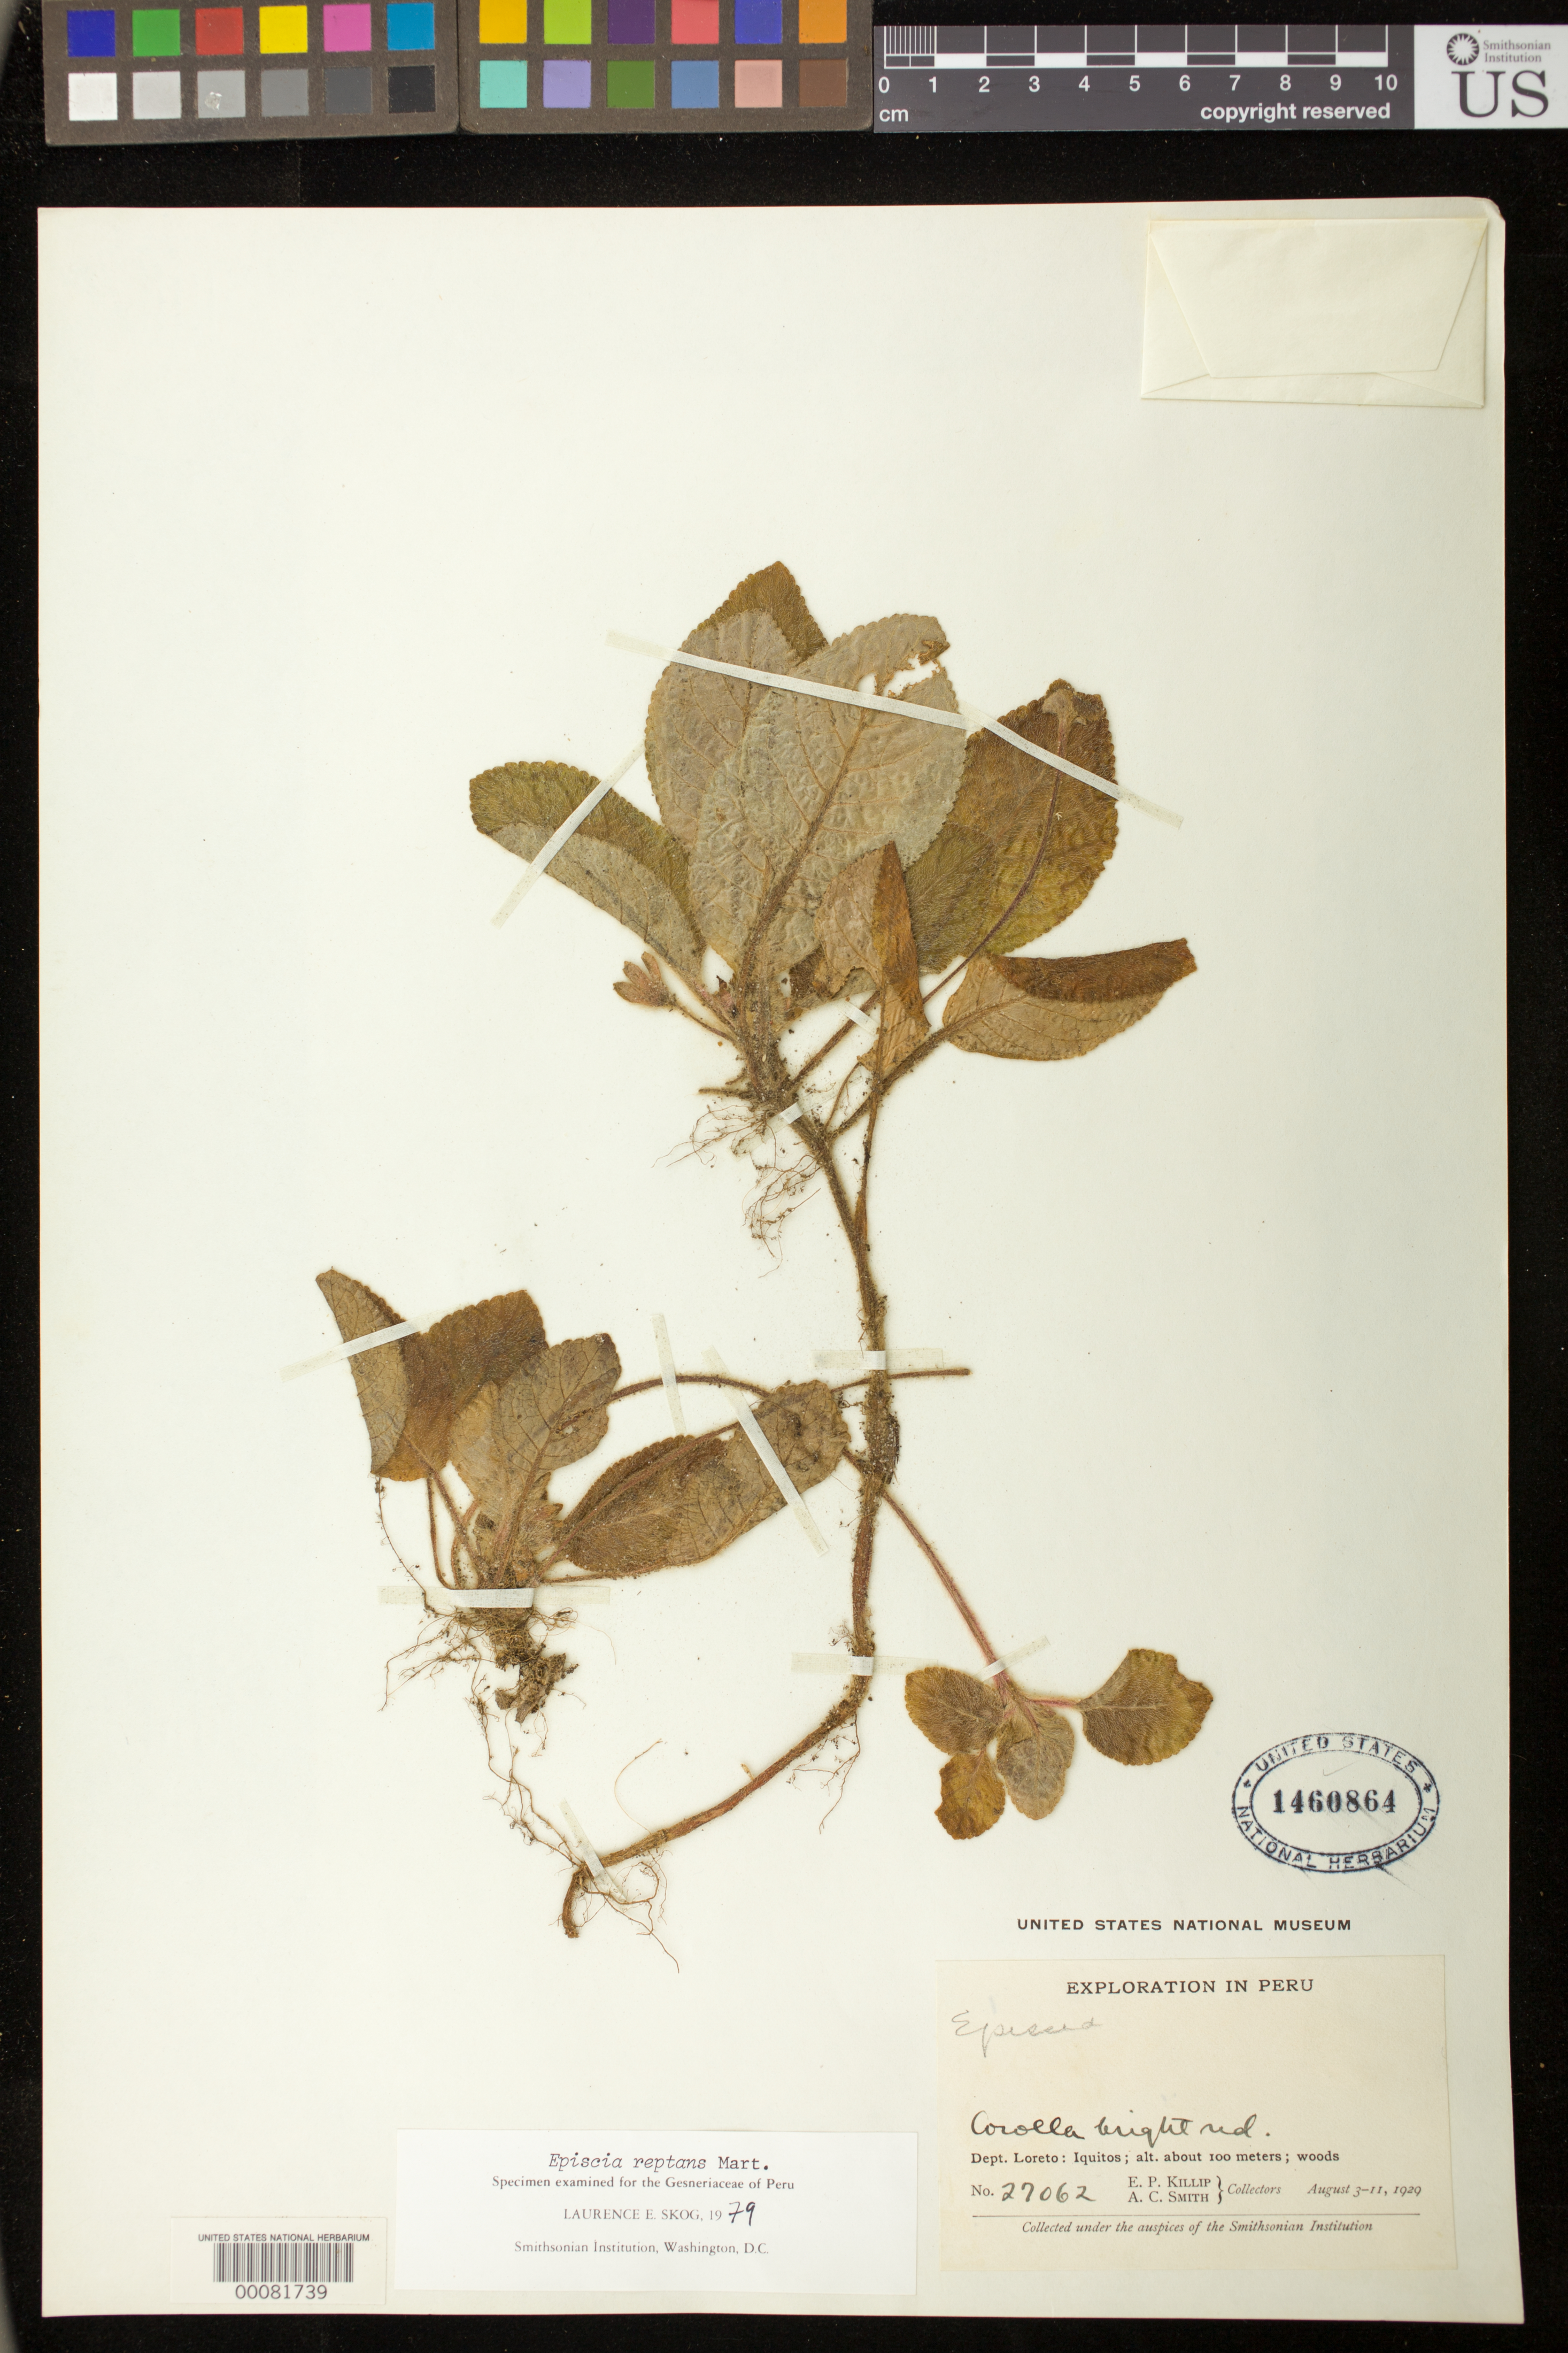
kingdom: Plantae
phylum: Tracheophyta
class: Magnoliopsida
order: Lamiales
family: Gesneriaceae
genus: Episcia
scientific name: Episcia reptans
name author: Mart.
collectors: E. P. Killip & A. C. Smith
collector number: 27062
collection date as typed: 3-11 Aug 1929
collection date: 1929-08-03/1929-08-11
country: Peru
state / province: Loreto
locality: Iquitos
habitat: Woods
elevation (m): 100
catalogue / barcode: US 1460864